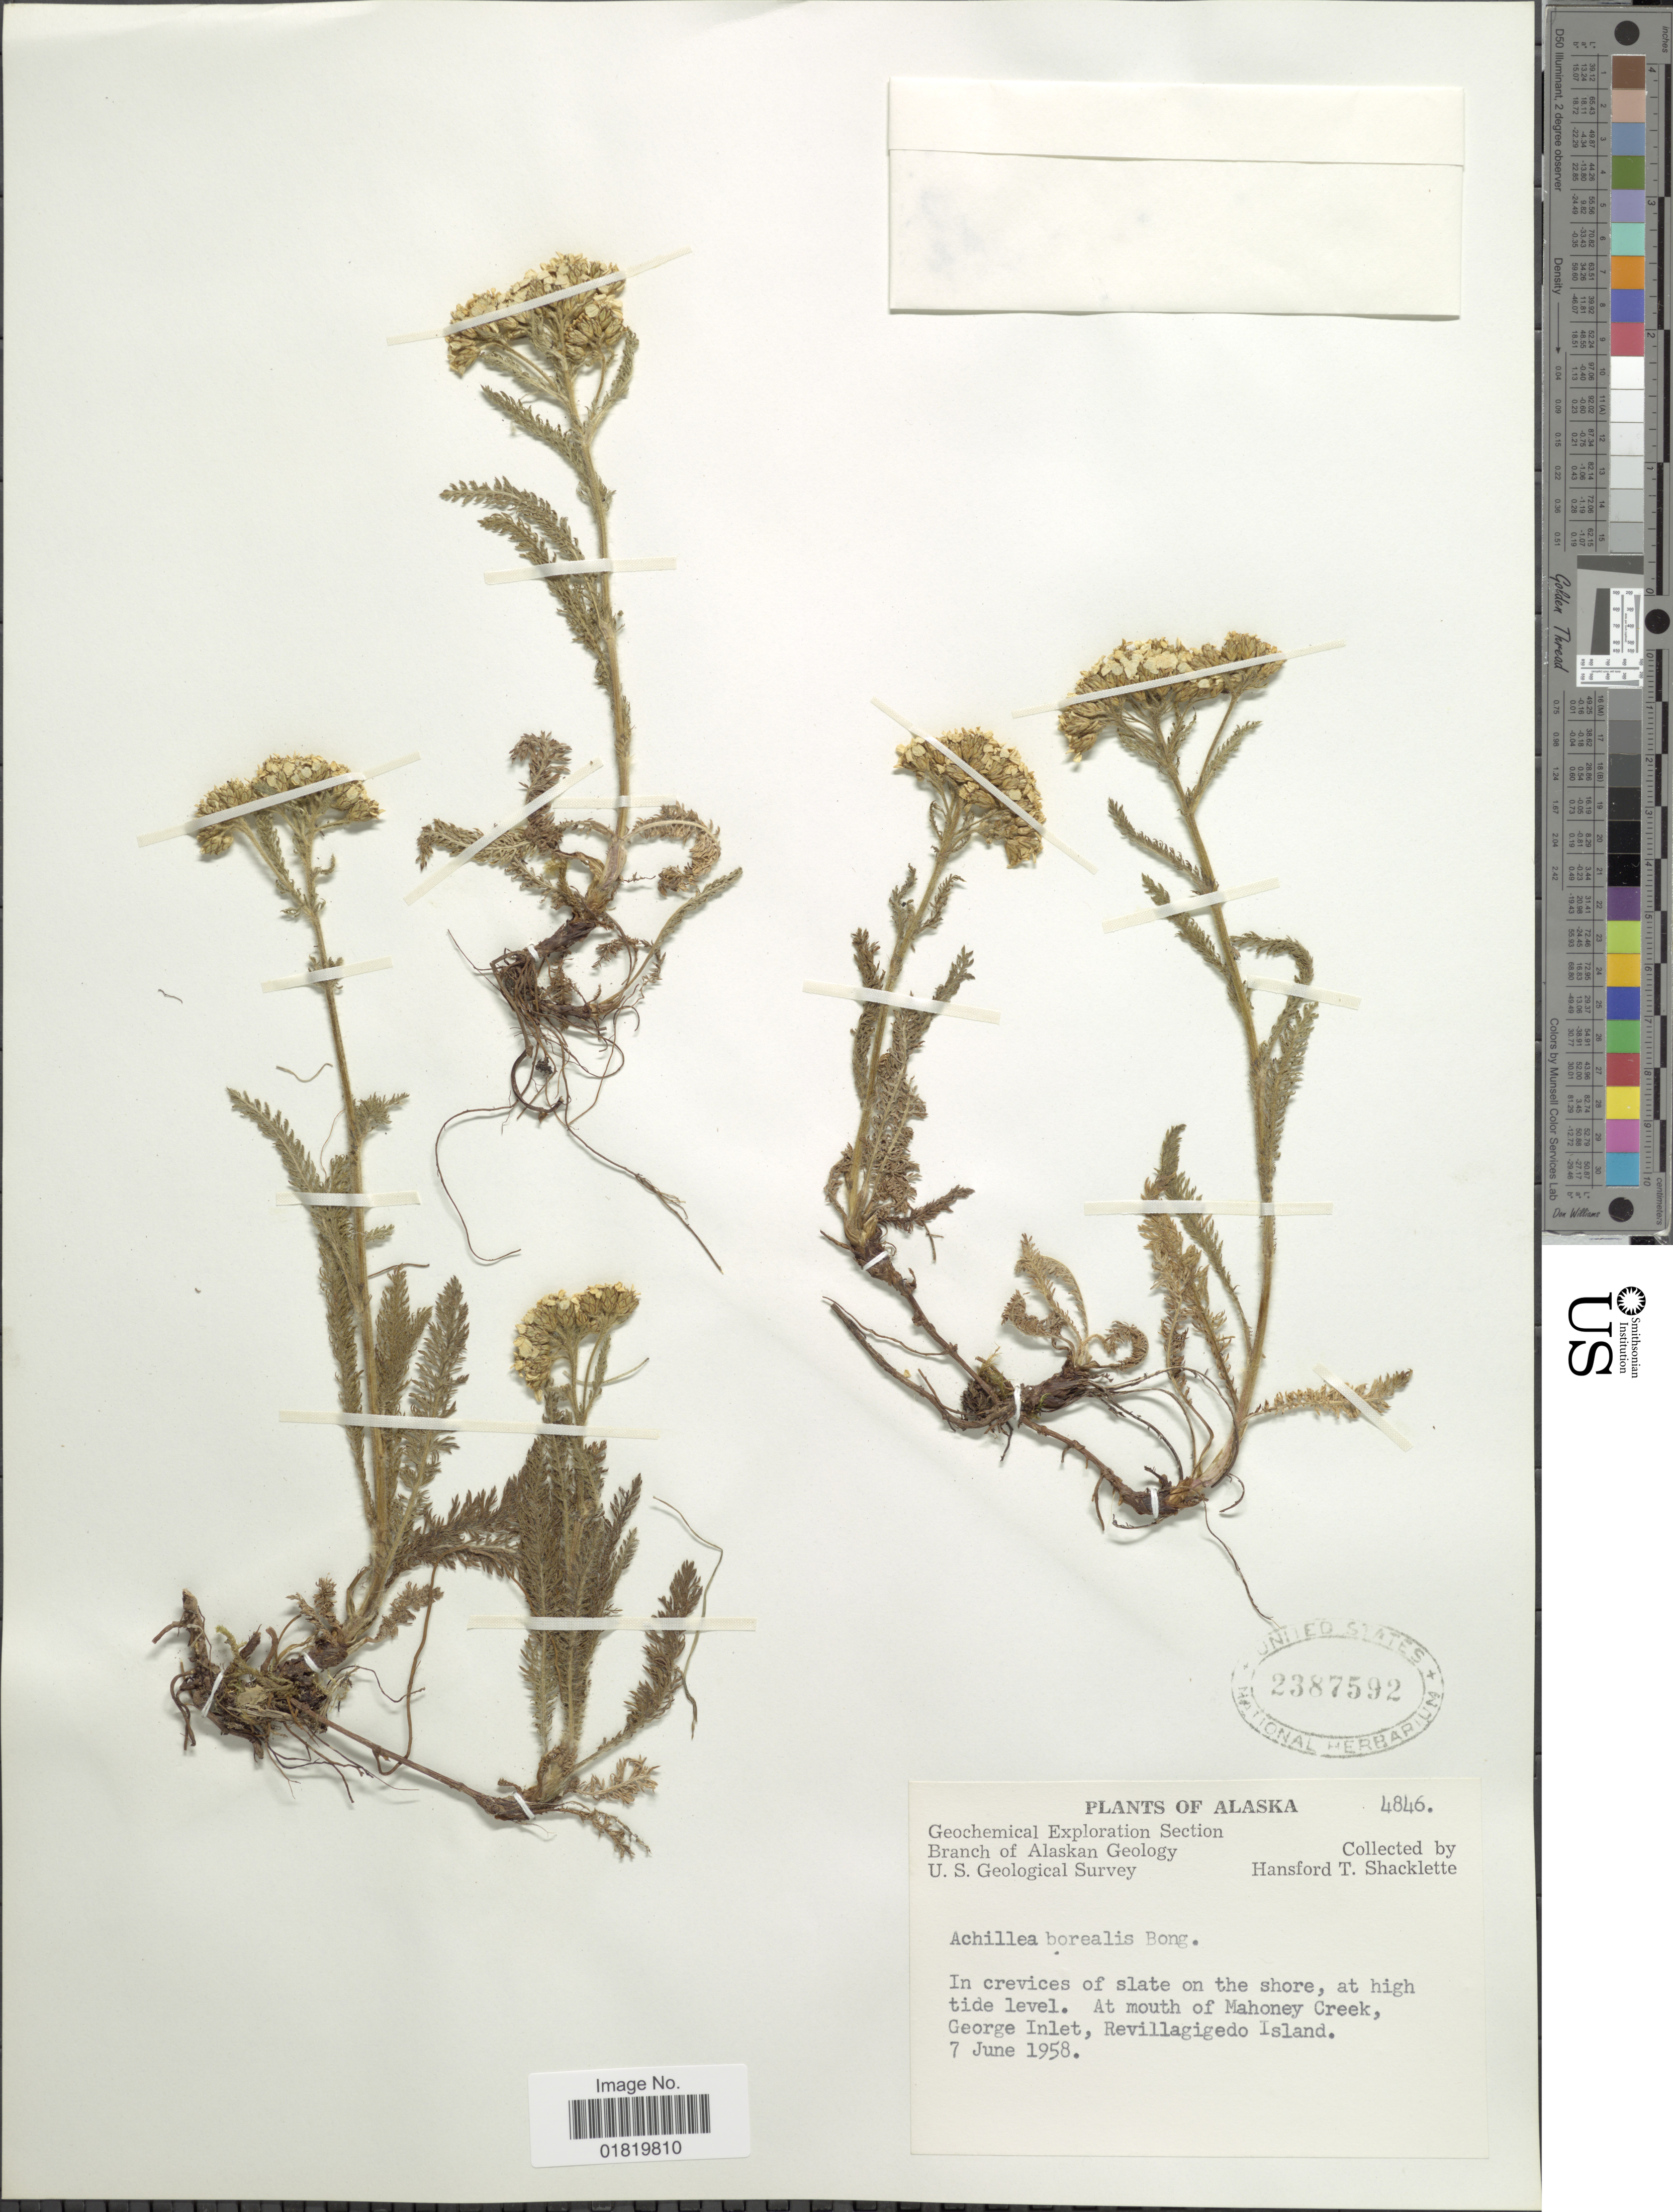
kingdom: Plantae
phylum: Tracheophyta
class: Magnoliopsida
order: Asterales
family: Asteraceae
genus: Achillea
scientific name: Achillea borealis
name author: Bong.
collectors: H. Shacklette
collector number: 4846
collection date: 1958-06-07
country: United States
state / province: Alaska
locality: In crevices of slate on the shore, at high tide level. At mouth of Mahoney Creek, George Inlet, Revillagigedo Island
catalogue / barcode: US 2387592